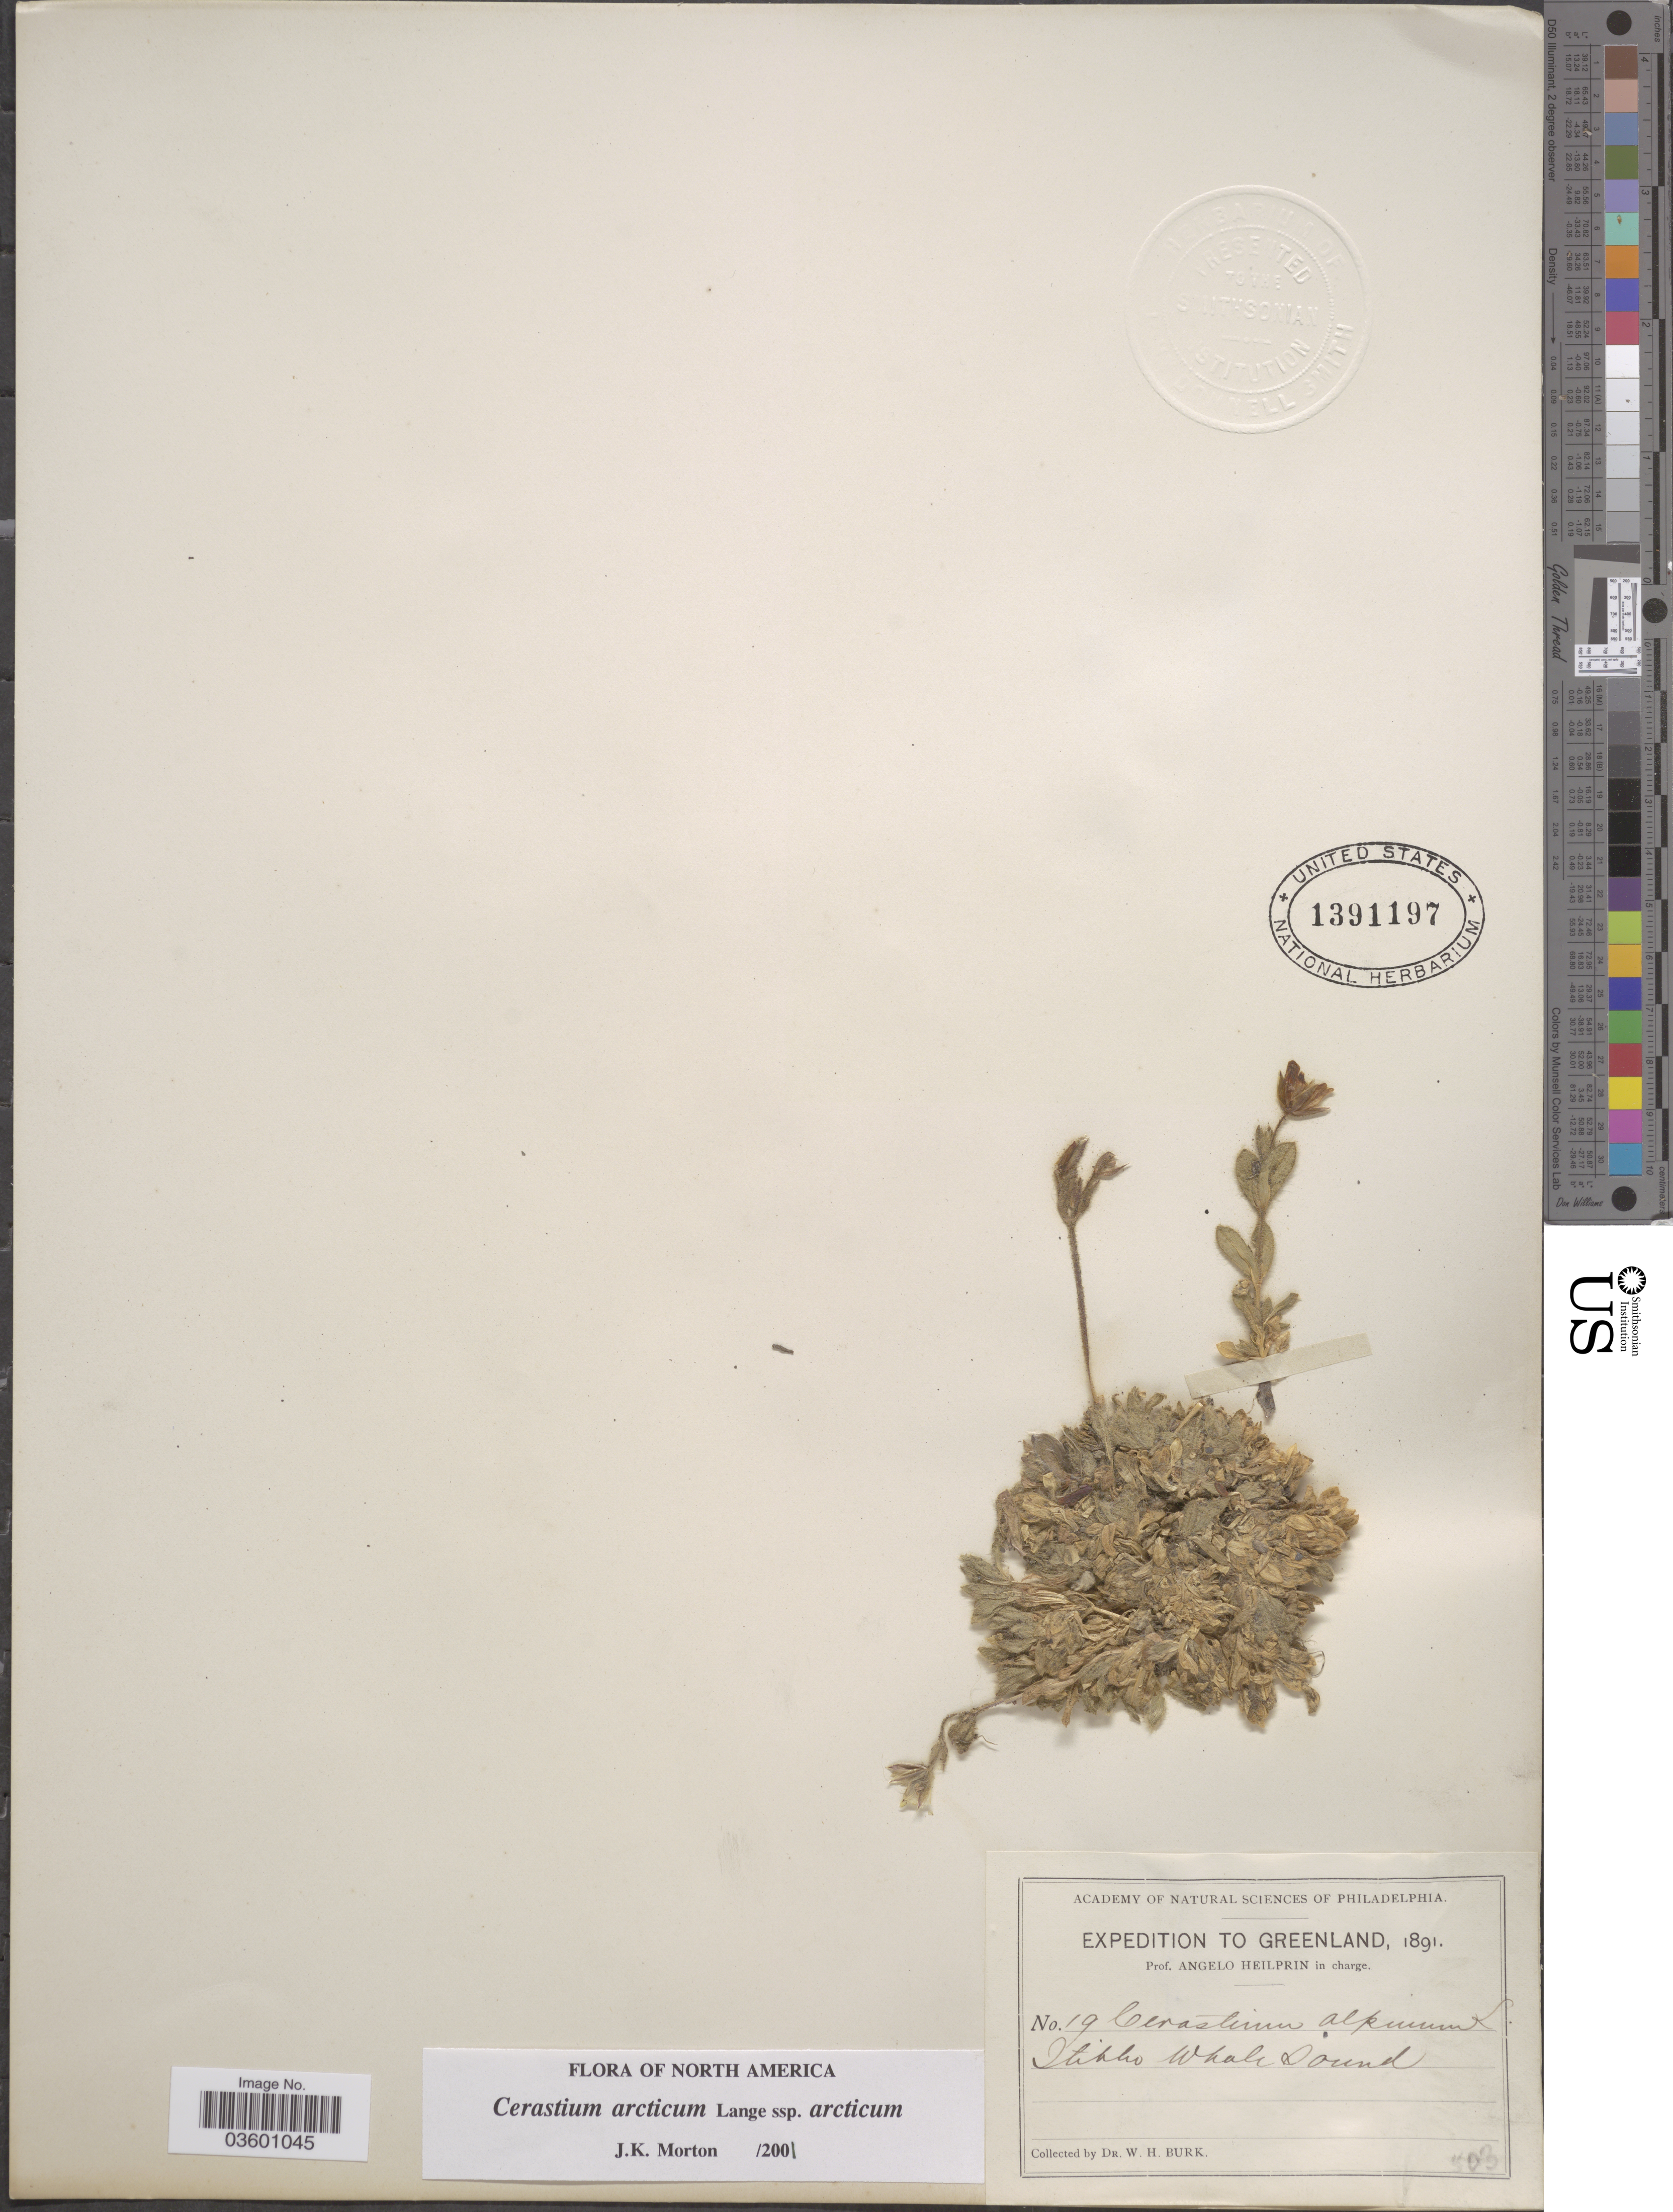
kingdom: Plantae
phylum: Tracheophyta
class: Magnoliopsida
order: Caryophyllales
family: Caryophyllaceae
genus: Cerastium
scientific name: Cerastium arcticum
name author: Lange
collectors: W. Burk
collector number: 19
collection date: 1891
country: Greenland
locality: Stikho [interpreted] Whale Sound.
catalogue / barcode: US 1391197